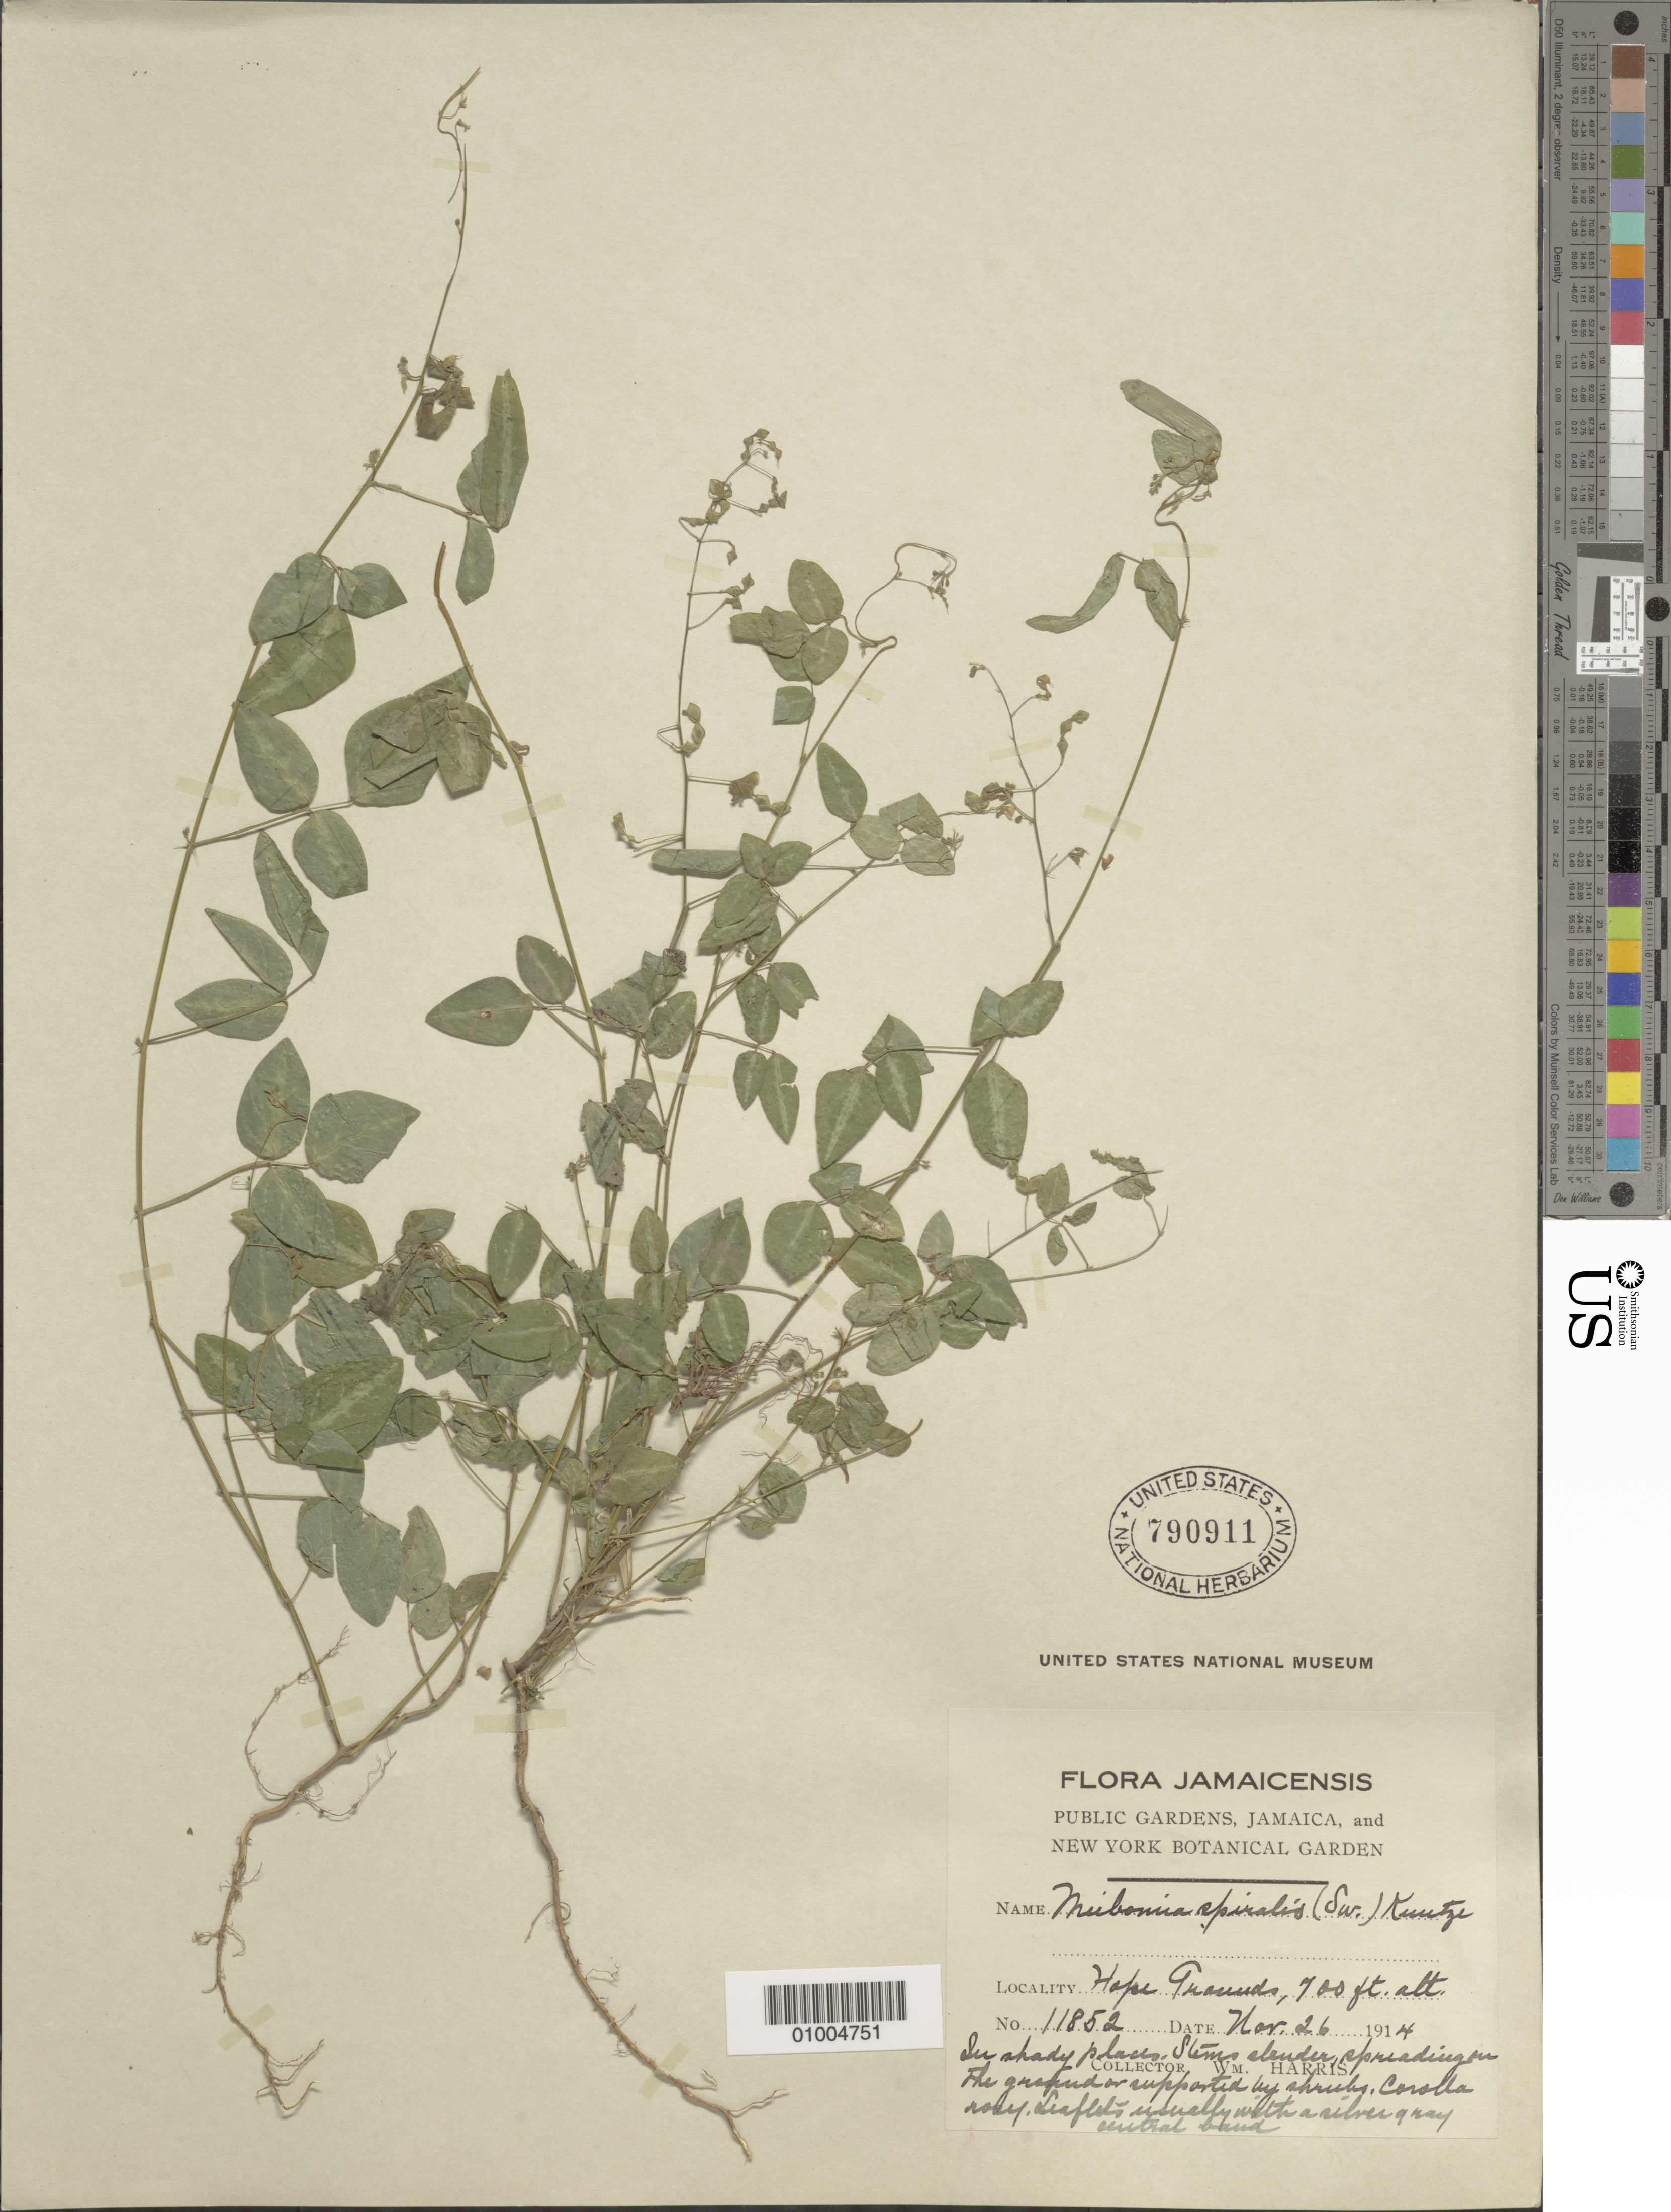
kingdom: Plantae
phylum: Tracheophyta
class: Magnoliopsida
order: Fabales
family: Fabaceae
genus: Desmodium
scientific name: Desmodium procumbens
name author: (Mill.) Hitchc.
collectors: W. H. Harris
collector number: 11852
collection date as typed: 26 Nov 1914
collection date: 1914-11-26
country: Jamaica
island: Jamaica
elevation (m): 213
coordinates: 0 N, 0 E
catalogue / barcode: US 790911